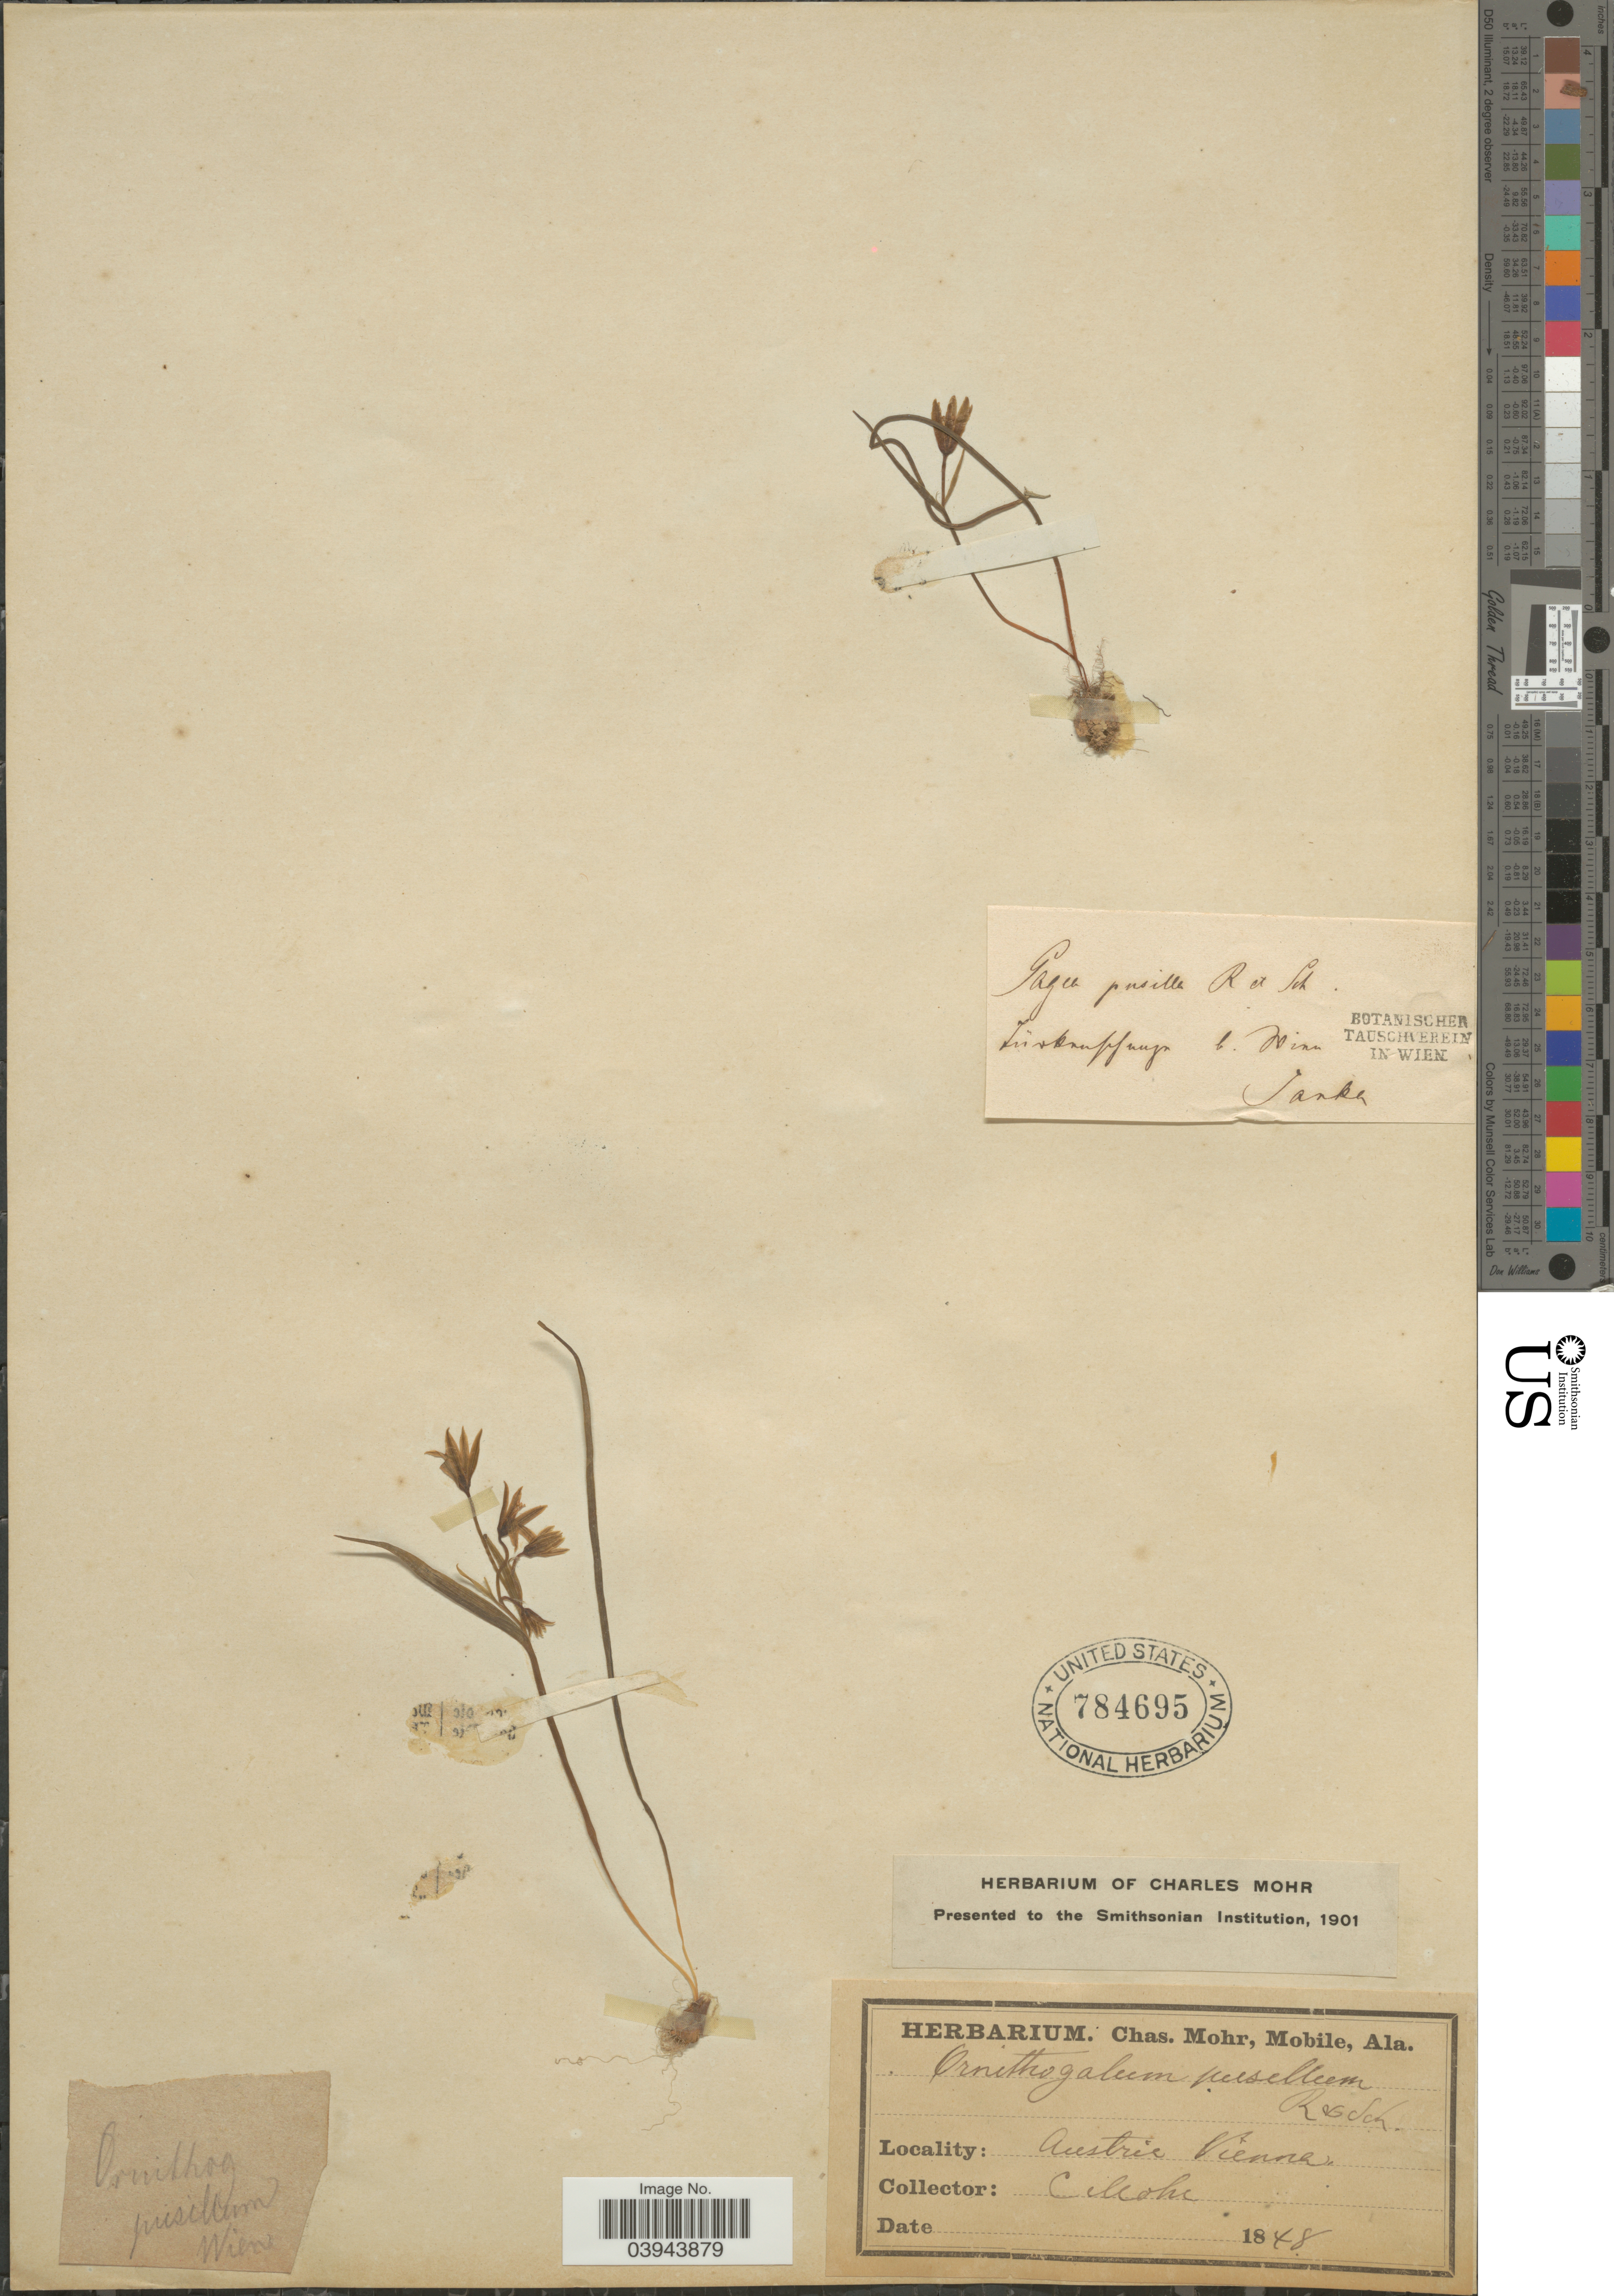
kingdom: Plantae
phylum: Tracheophyta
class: Liliopsida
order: Liliales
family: Liliaceae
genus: Gagea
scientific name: Gagea pusilla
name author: (F.W. Schmidt) Sweet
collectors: V. Janka von Bulcs & Mohr, C. T. (herbarium)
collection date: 1848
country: Austria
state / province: Wien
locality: Zirkensfunyn b. Wien. Vienna. [interpreted]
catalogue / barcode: US 784695